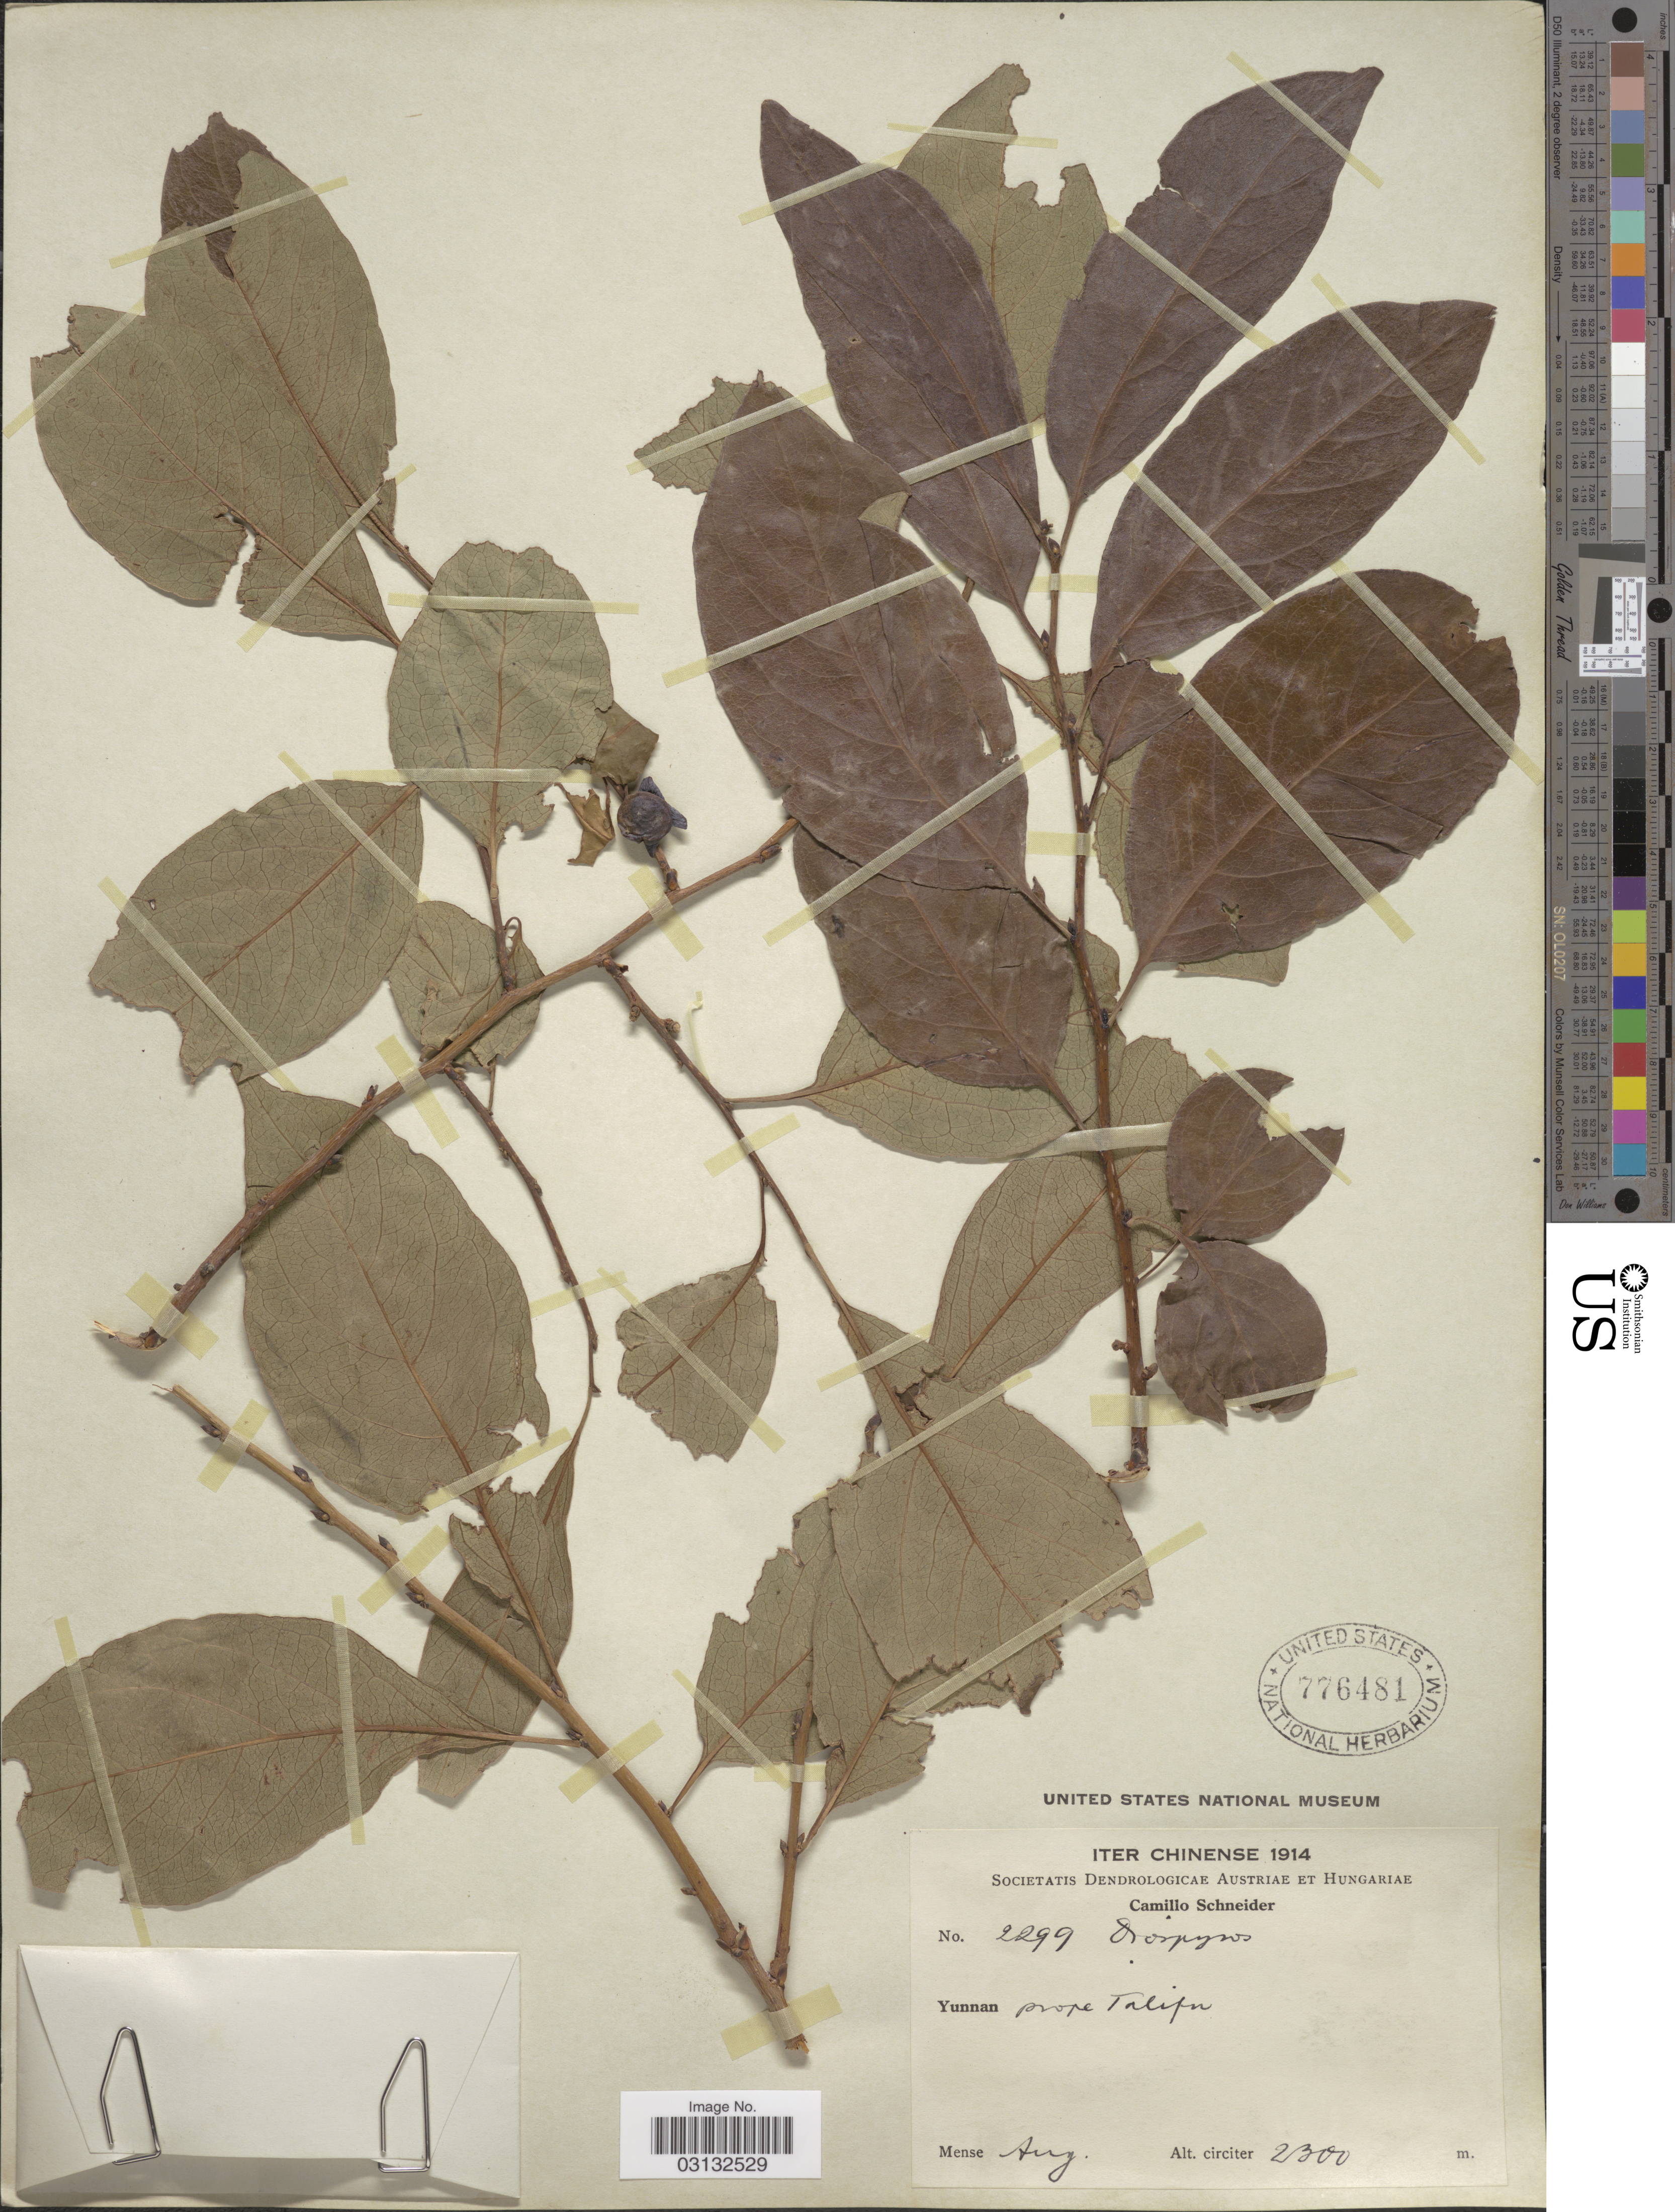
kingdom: Plantae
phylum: Tracheophyta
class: Magnoliopsida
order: Ericales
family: Ebenaceae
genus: Diospyros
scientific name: Diospyros sp.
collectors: C. K. Schneider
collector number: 2299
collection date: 1914-08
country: China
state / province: Yunnan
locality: Prope Talifu.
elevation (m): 2300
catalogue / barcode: US 776481